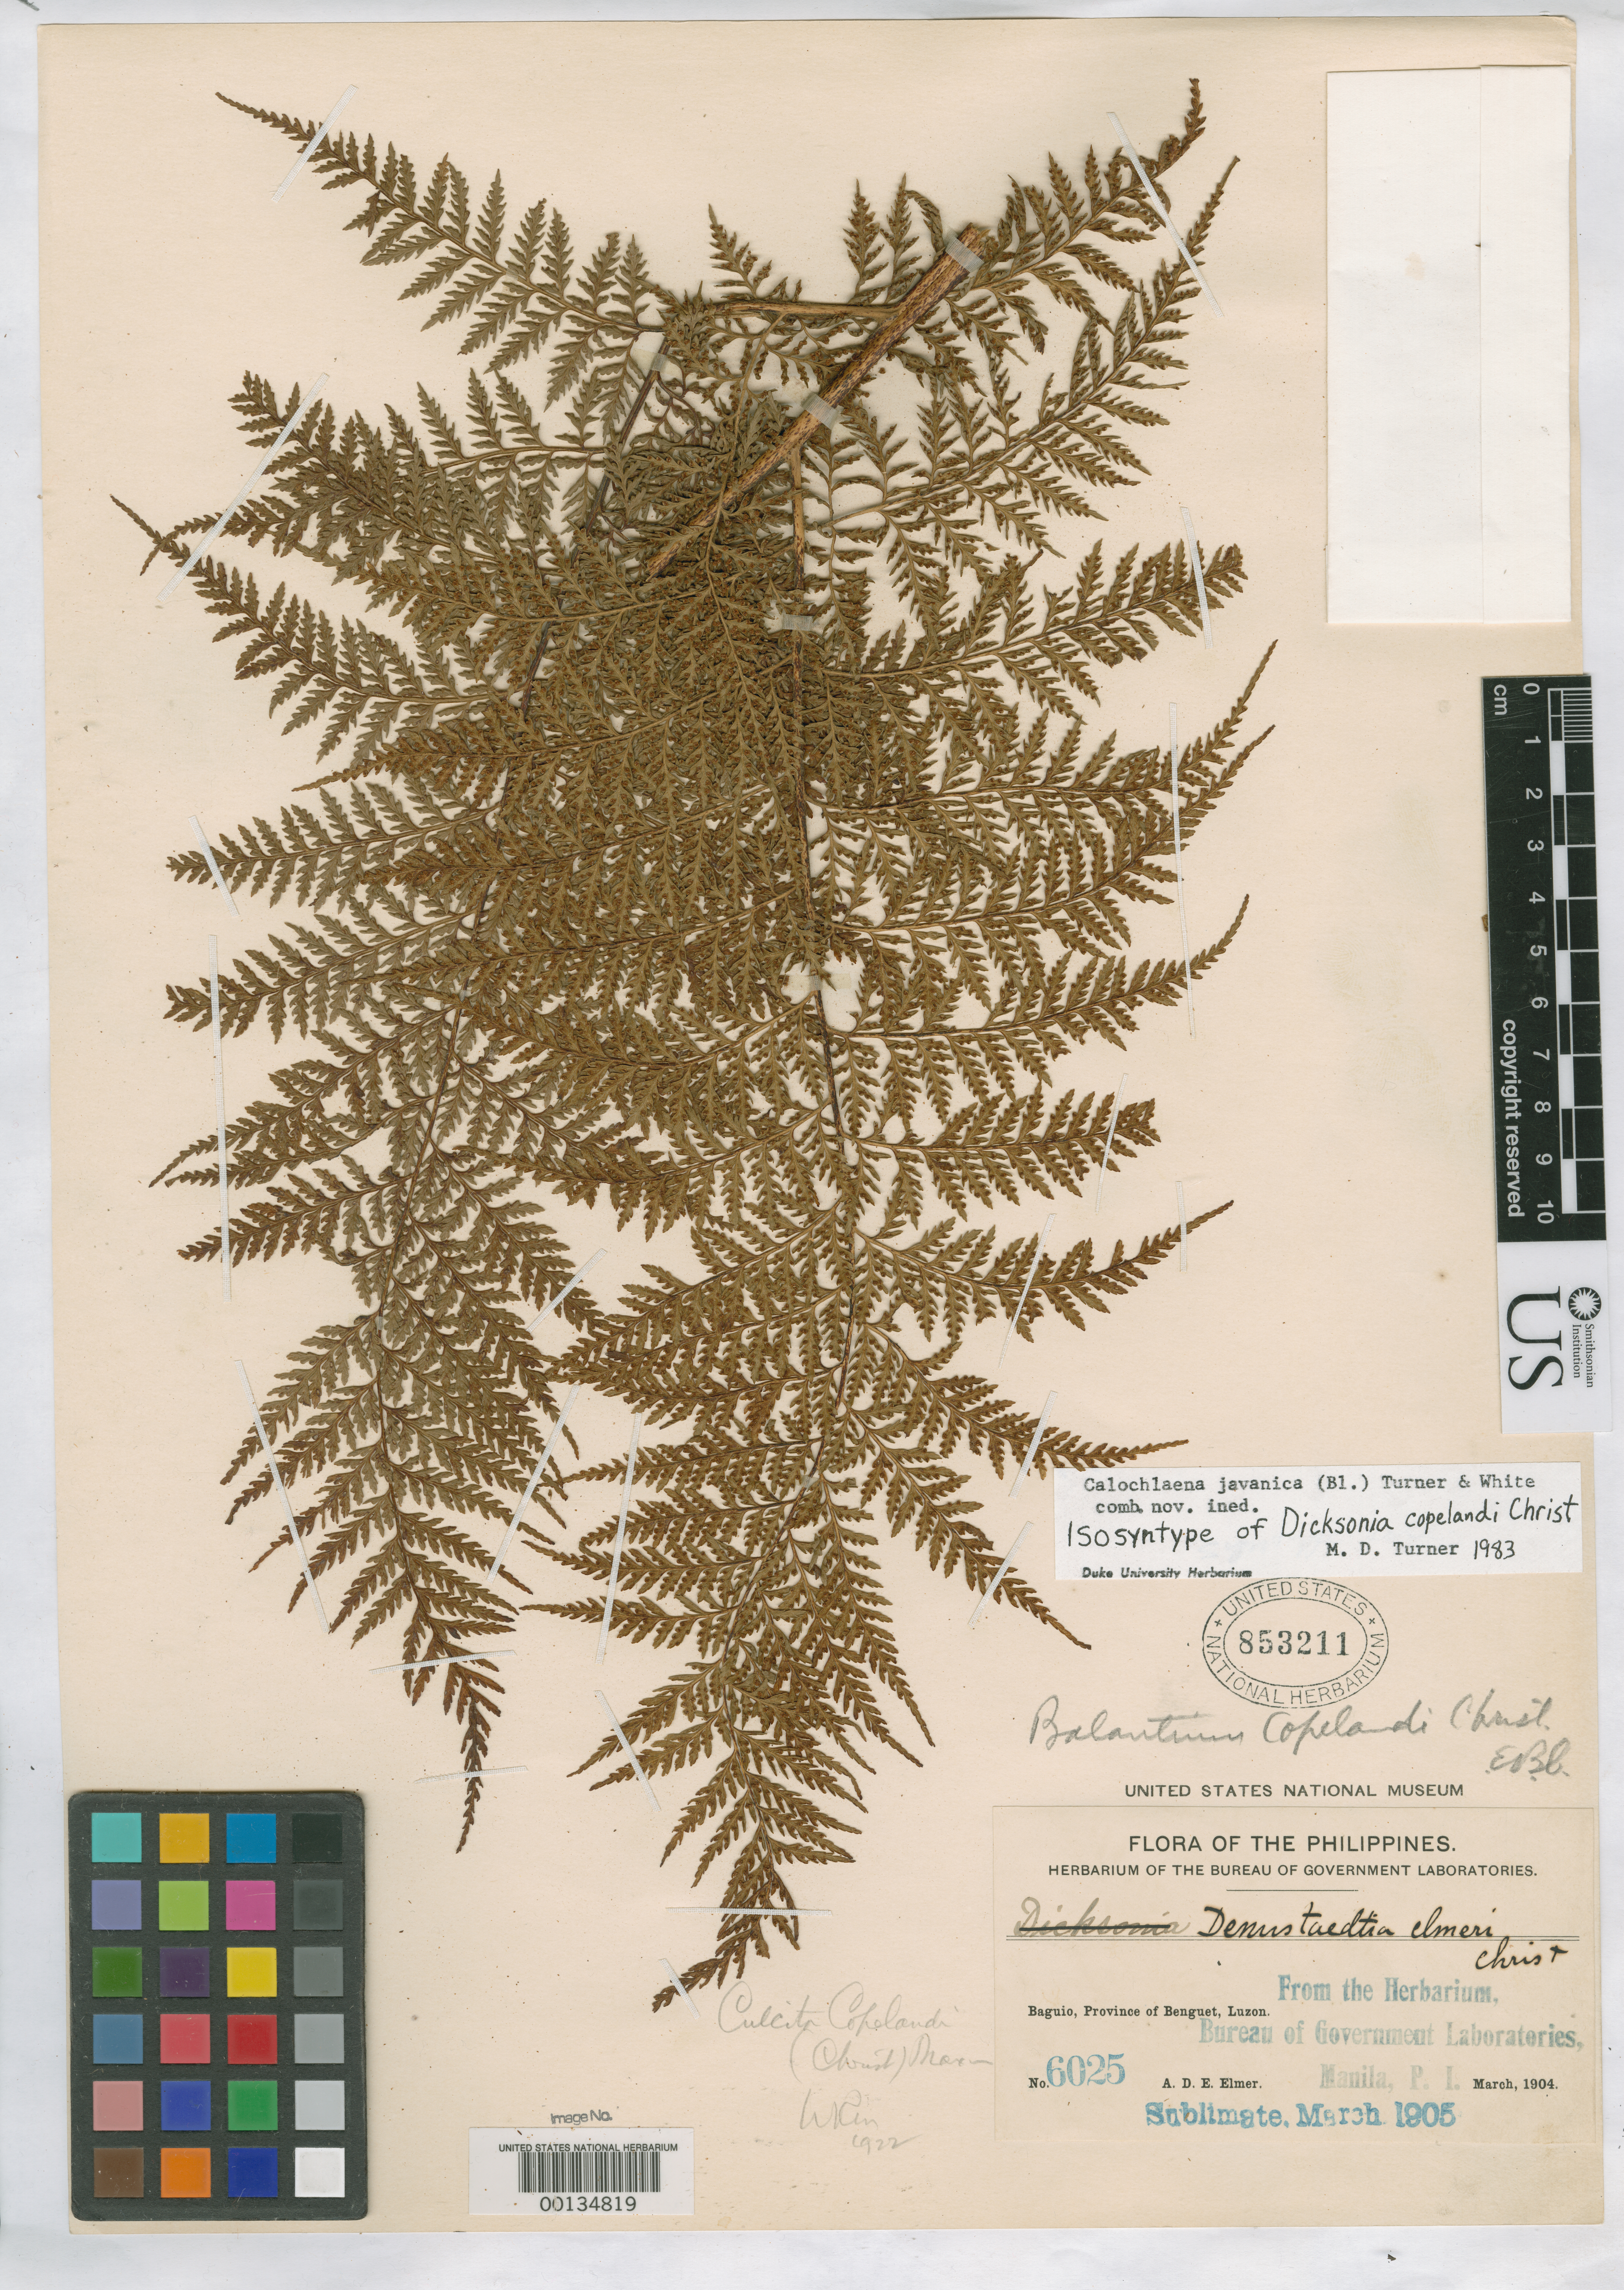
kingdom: Plantae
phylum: Tracheophyta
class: Polypodiopsida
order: Cyatheales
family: Dicksoniaceae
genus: Dicksonia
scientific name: Dicksonia copelandii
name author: Christ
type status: Isosyntype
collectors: A. D. E. Elmer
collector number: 6025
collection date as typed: Mar 1904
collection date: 1904-03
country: Philippines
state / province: Cordillera (Administrative Region)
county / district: Benguet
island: Luzon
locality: Baguio.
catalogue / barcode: US 853211